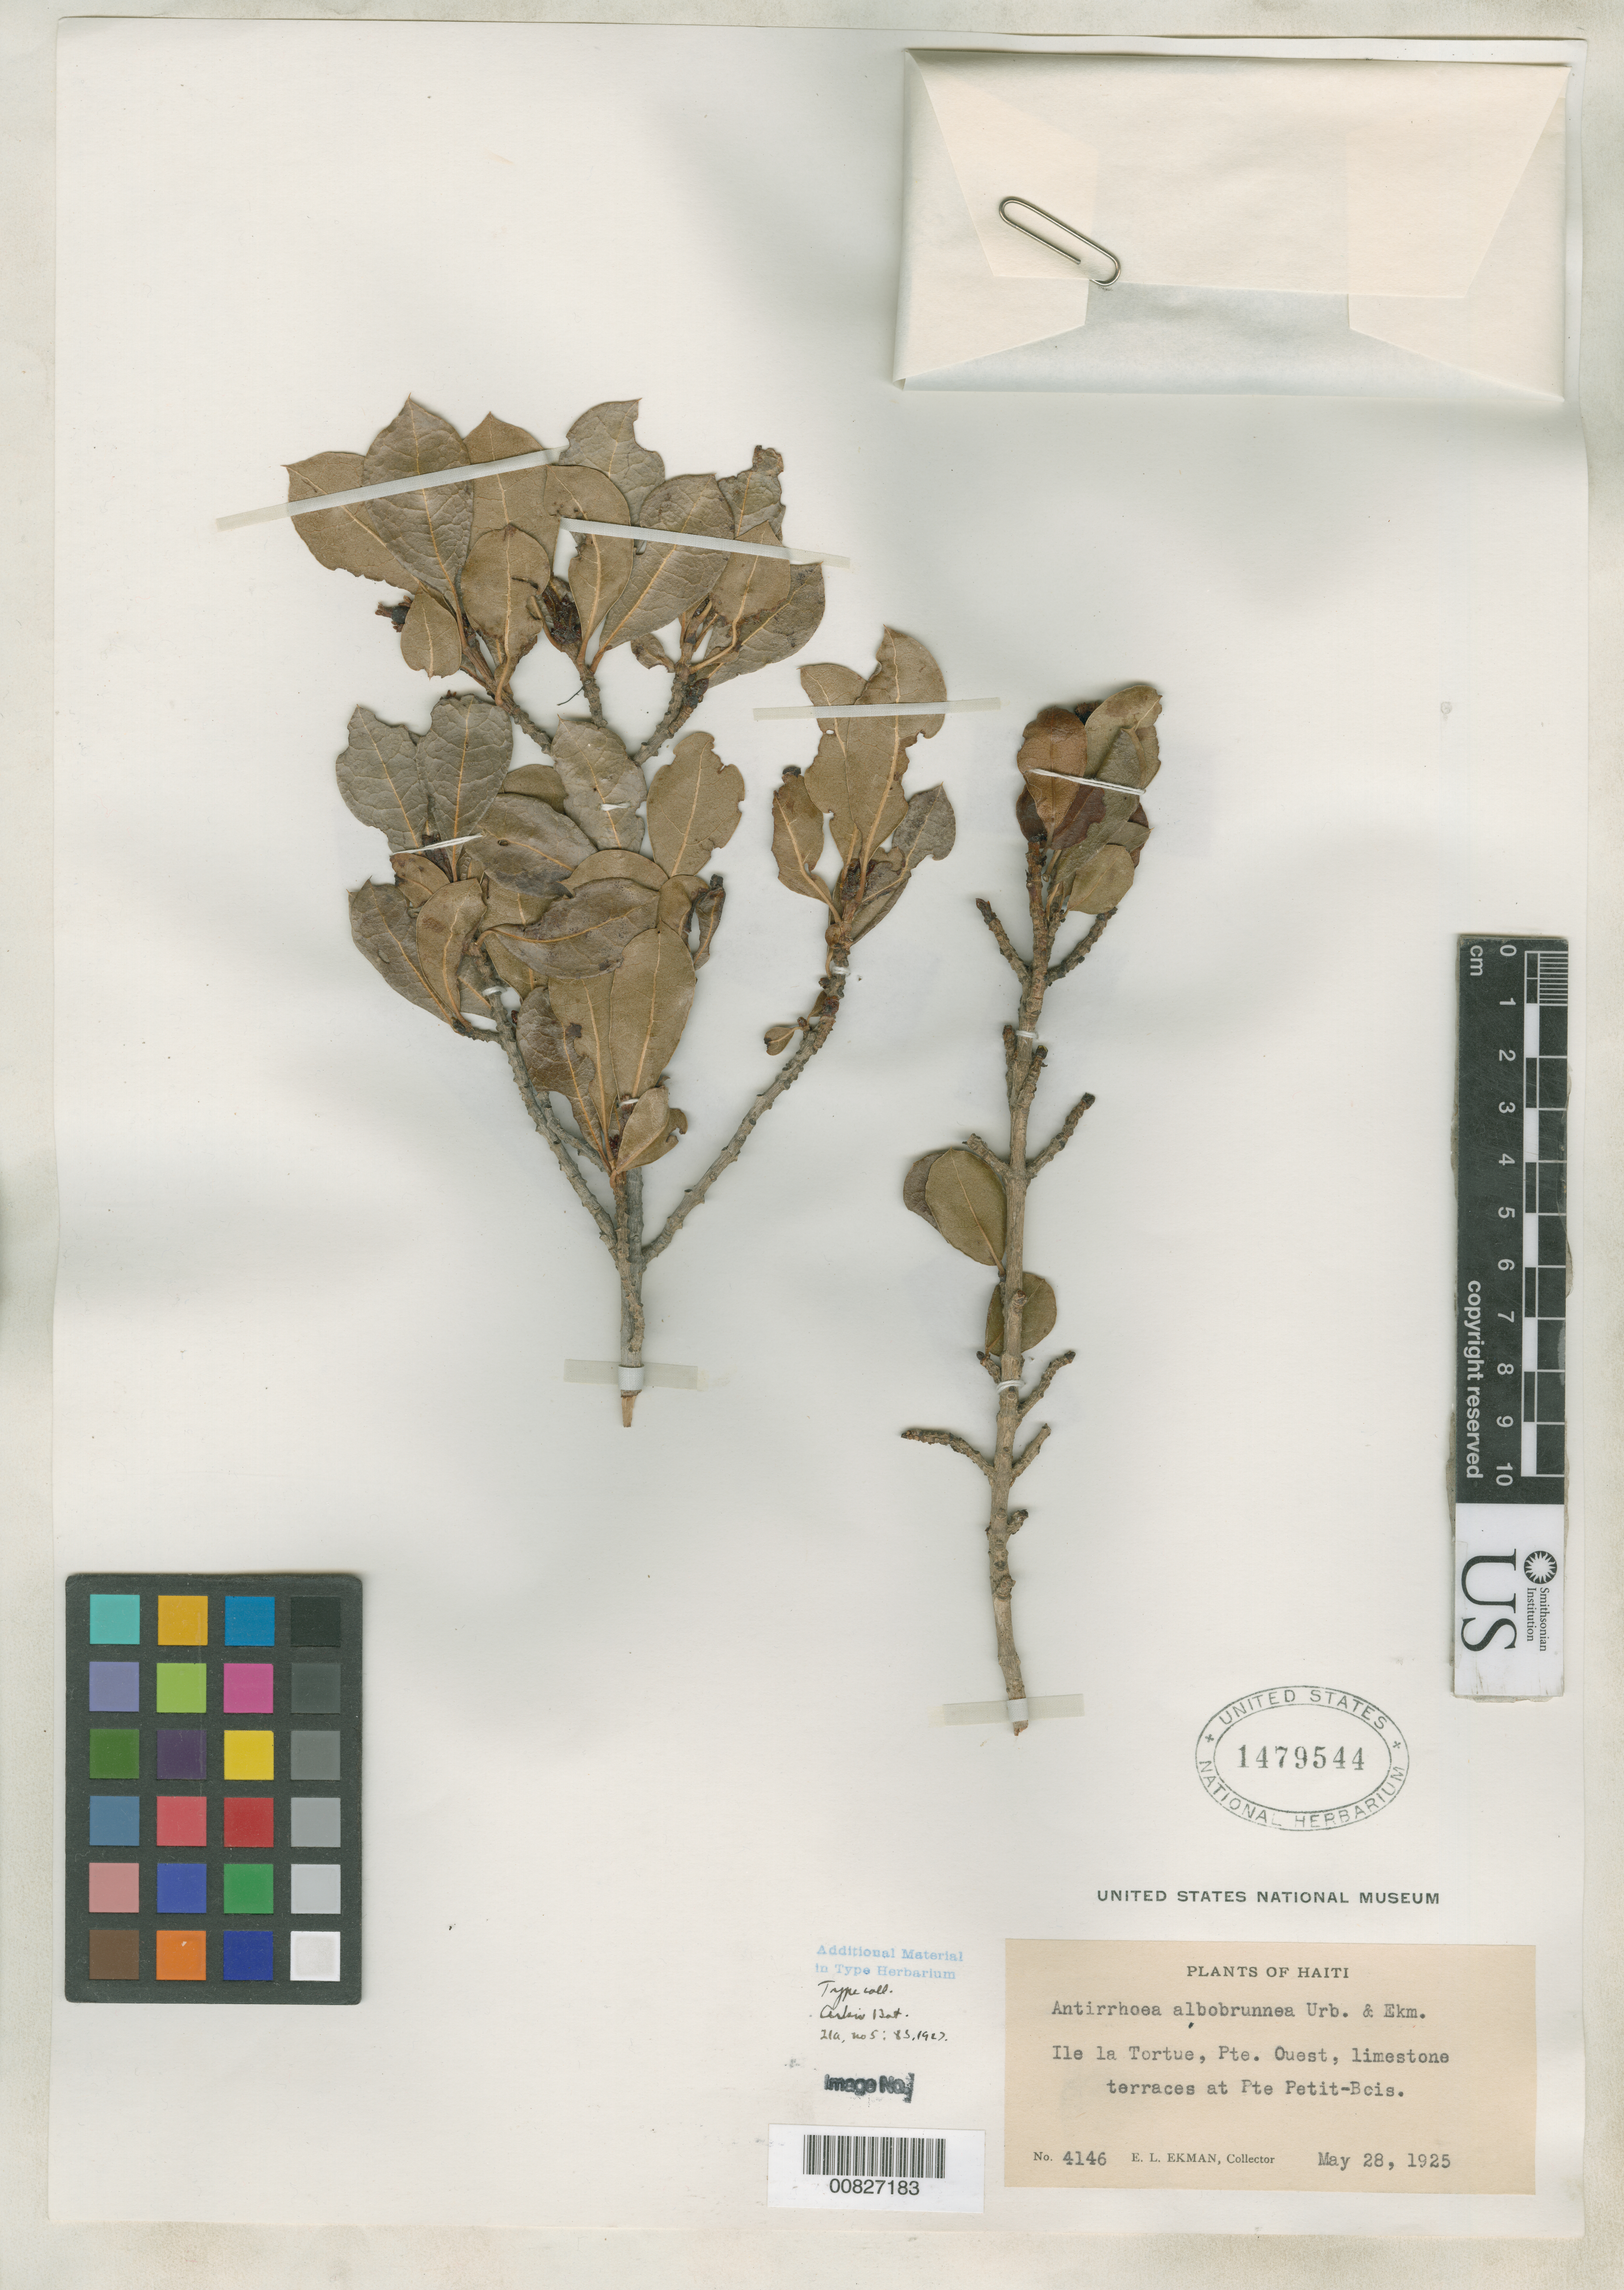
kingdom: Plantae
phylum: Tracheophyta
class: Magnoliopsida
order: Gentianales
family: Rubiaceae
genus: Antirhea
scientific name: Antirhea albobrunea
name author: Urb. & Ekman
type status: Isotype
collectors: E. L. Ekman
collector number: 4146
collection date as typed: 28 May 1925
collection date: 1925-05-28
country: Haiti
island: Hispaniola Island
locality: Ile la Tortue, Pte. Ouest, limestone terraces at Pte Petit-Bois.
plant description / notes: Generic name published as "Antirrhoea" (orth. var.).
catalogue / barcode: US 1479544